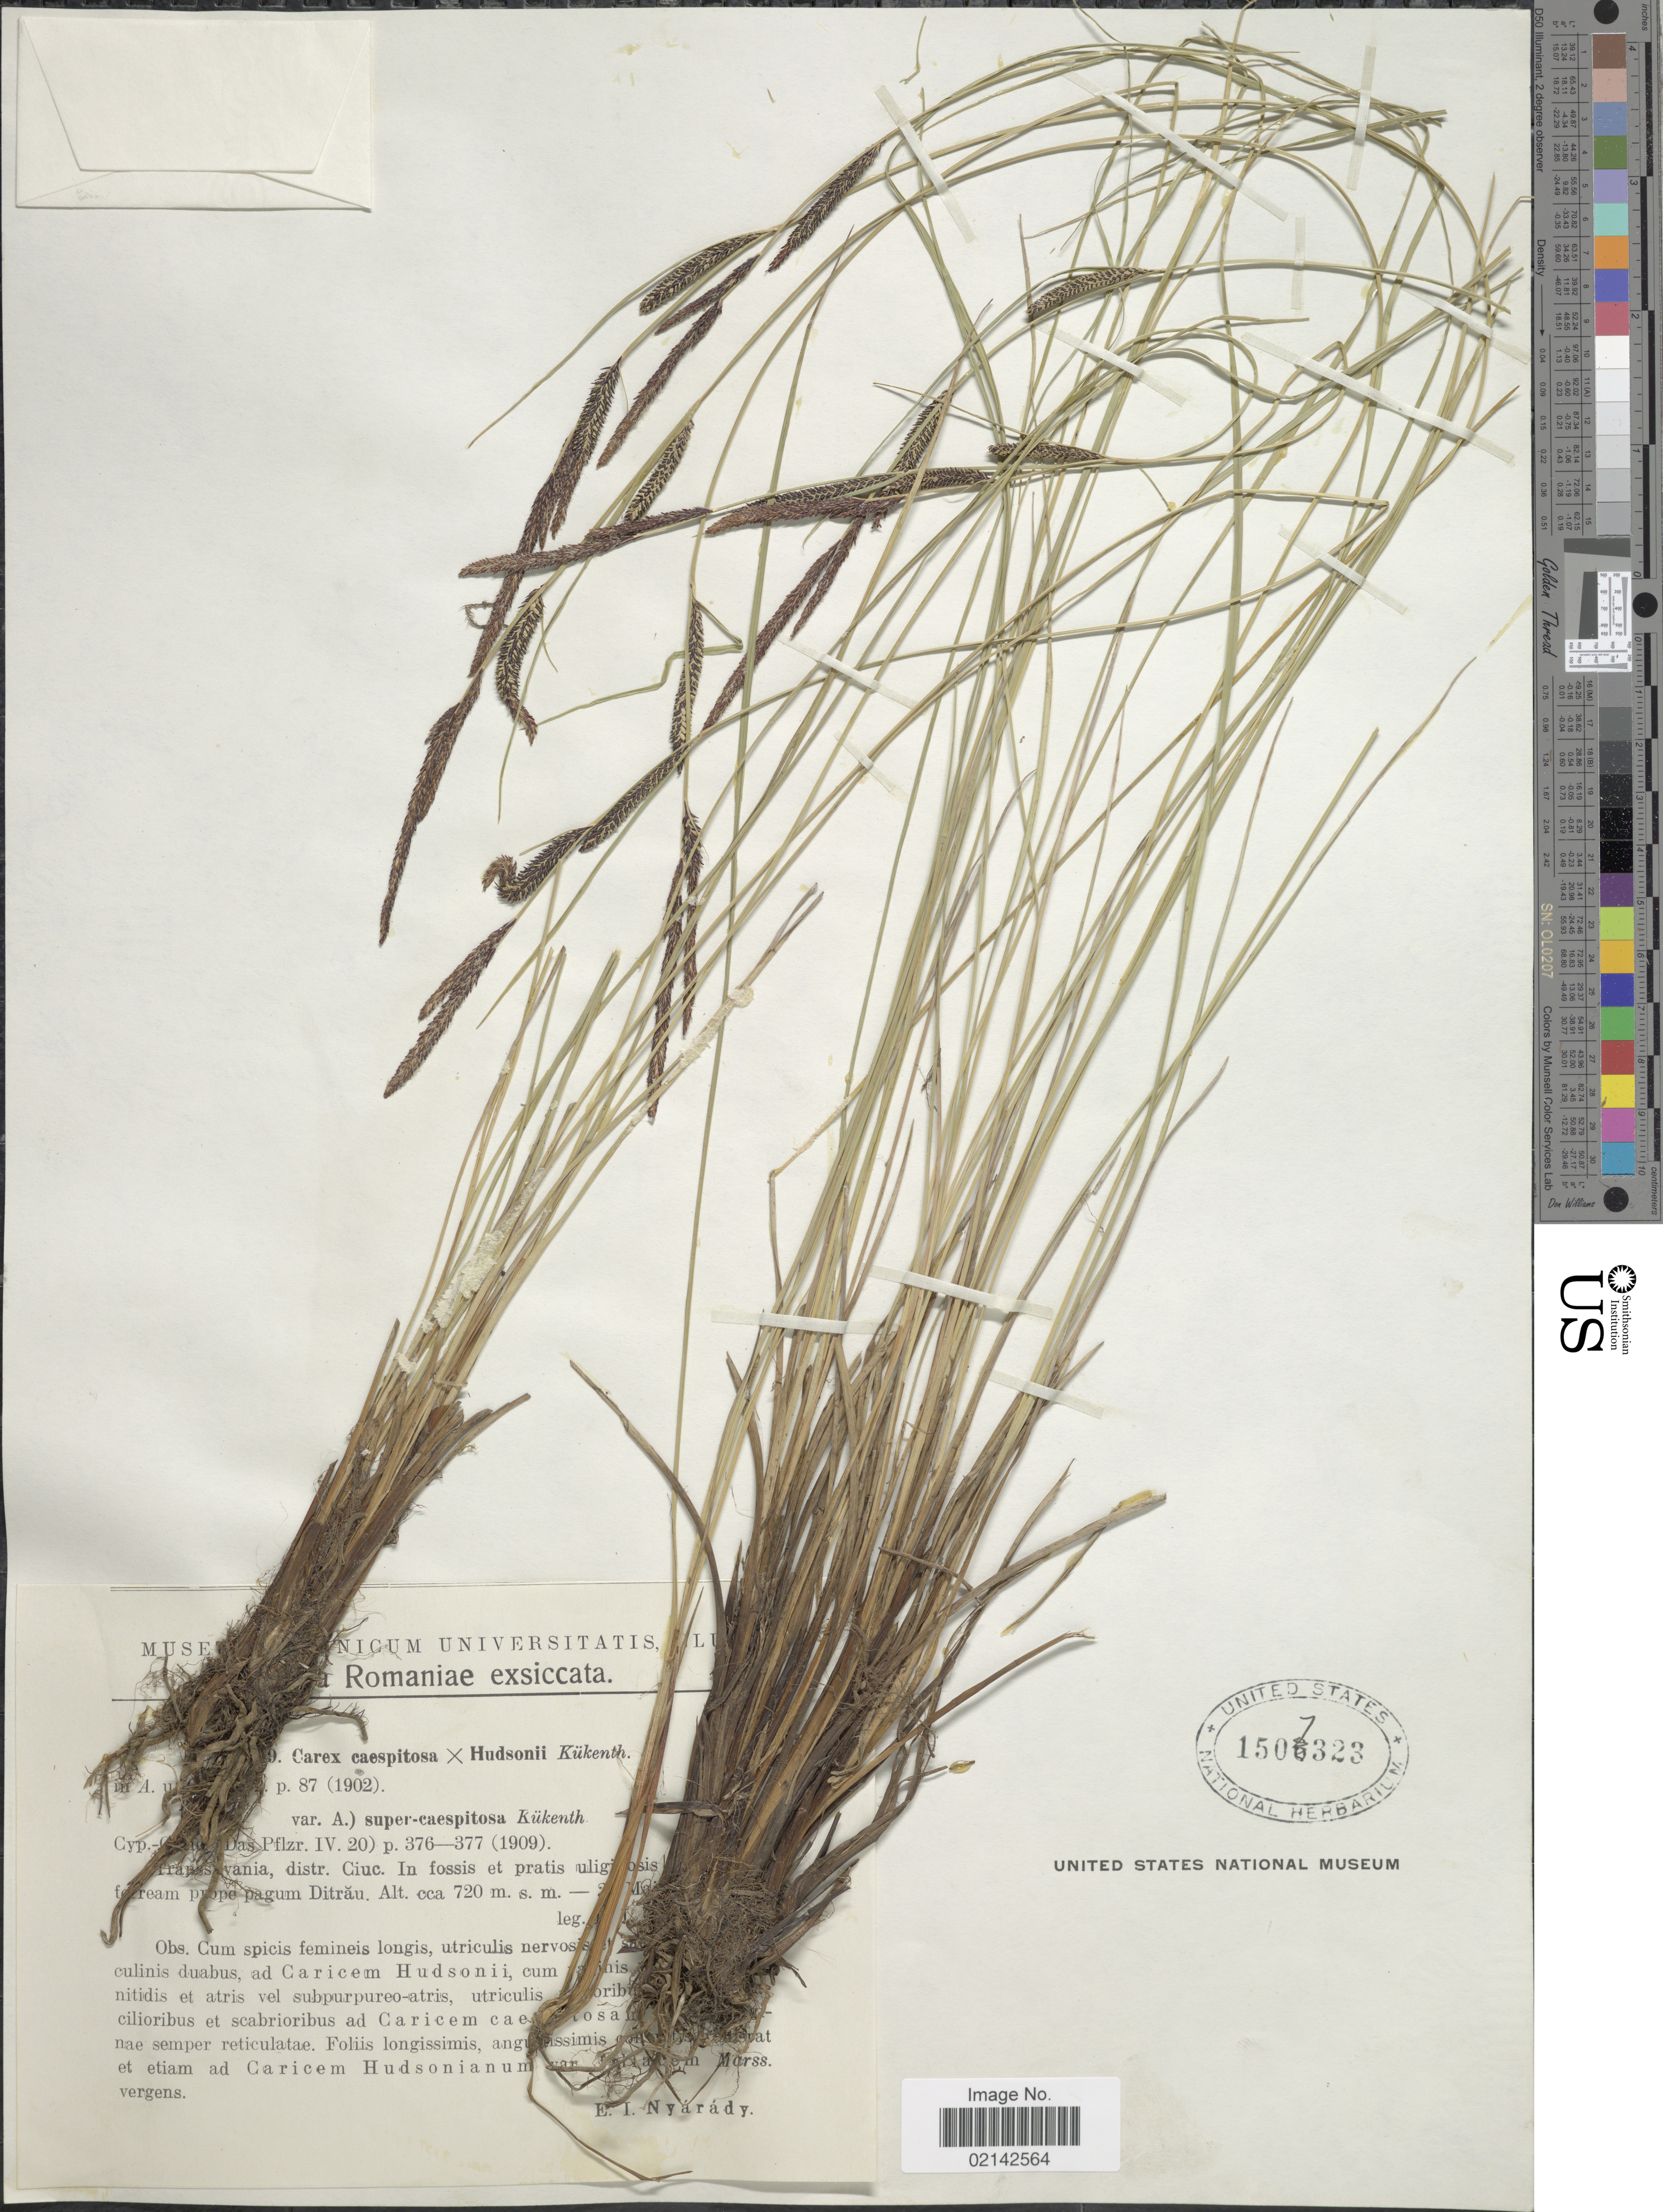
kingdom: Plantae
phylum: Tracheophyta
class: Liliopsida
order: Poales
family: Cyperaceae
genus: Carex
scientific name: Carex cespitosa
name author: L.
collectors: E. Nyarady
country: Romania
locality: Transsvania, distr. Ciuc. In fossis et pratis Uligrosis [illegible text], prope pagum Ditrau[interpreted]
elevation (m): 720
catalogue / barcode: US 1507323